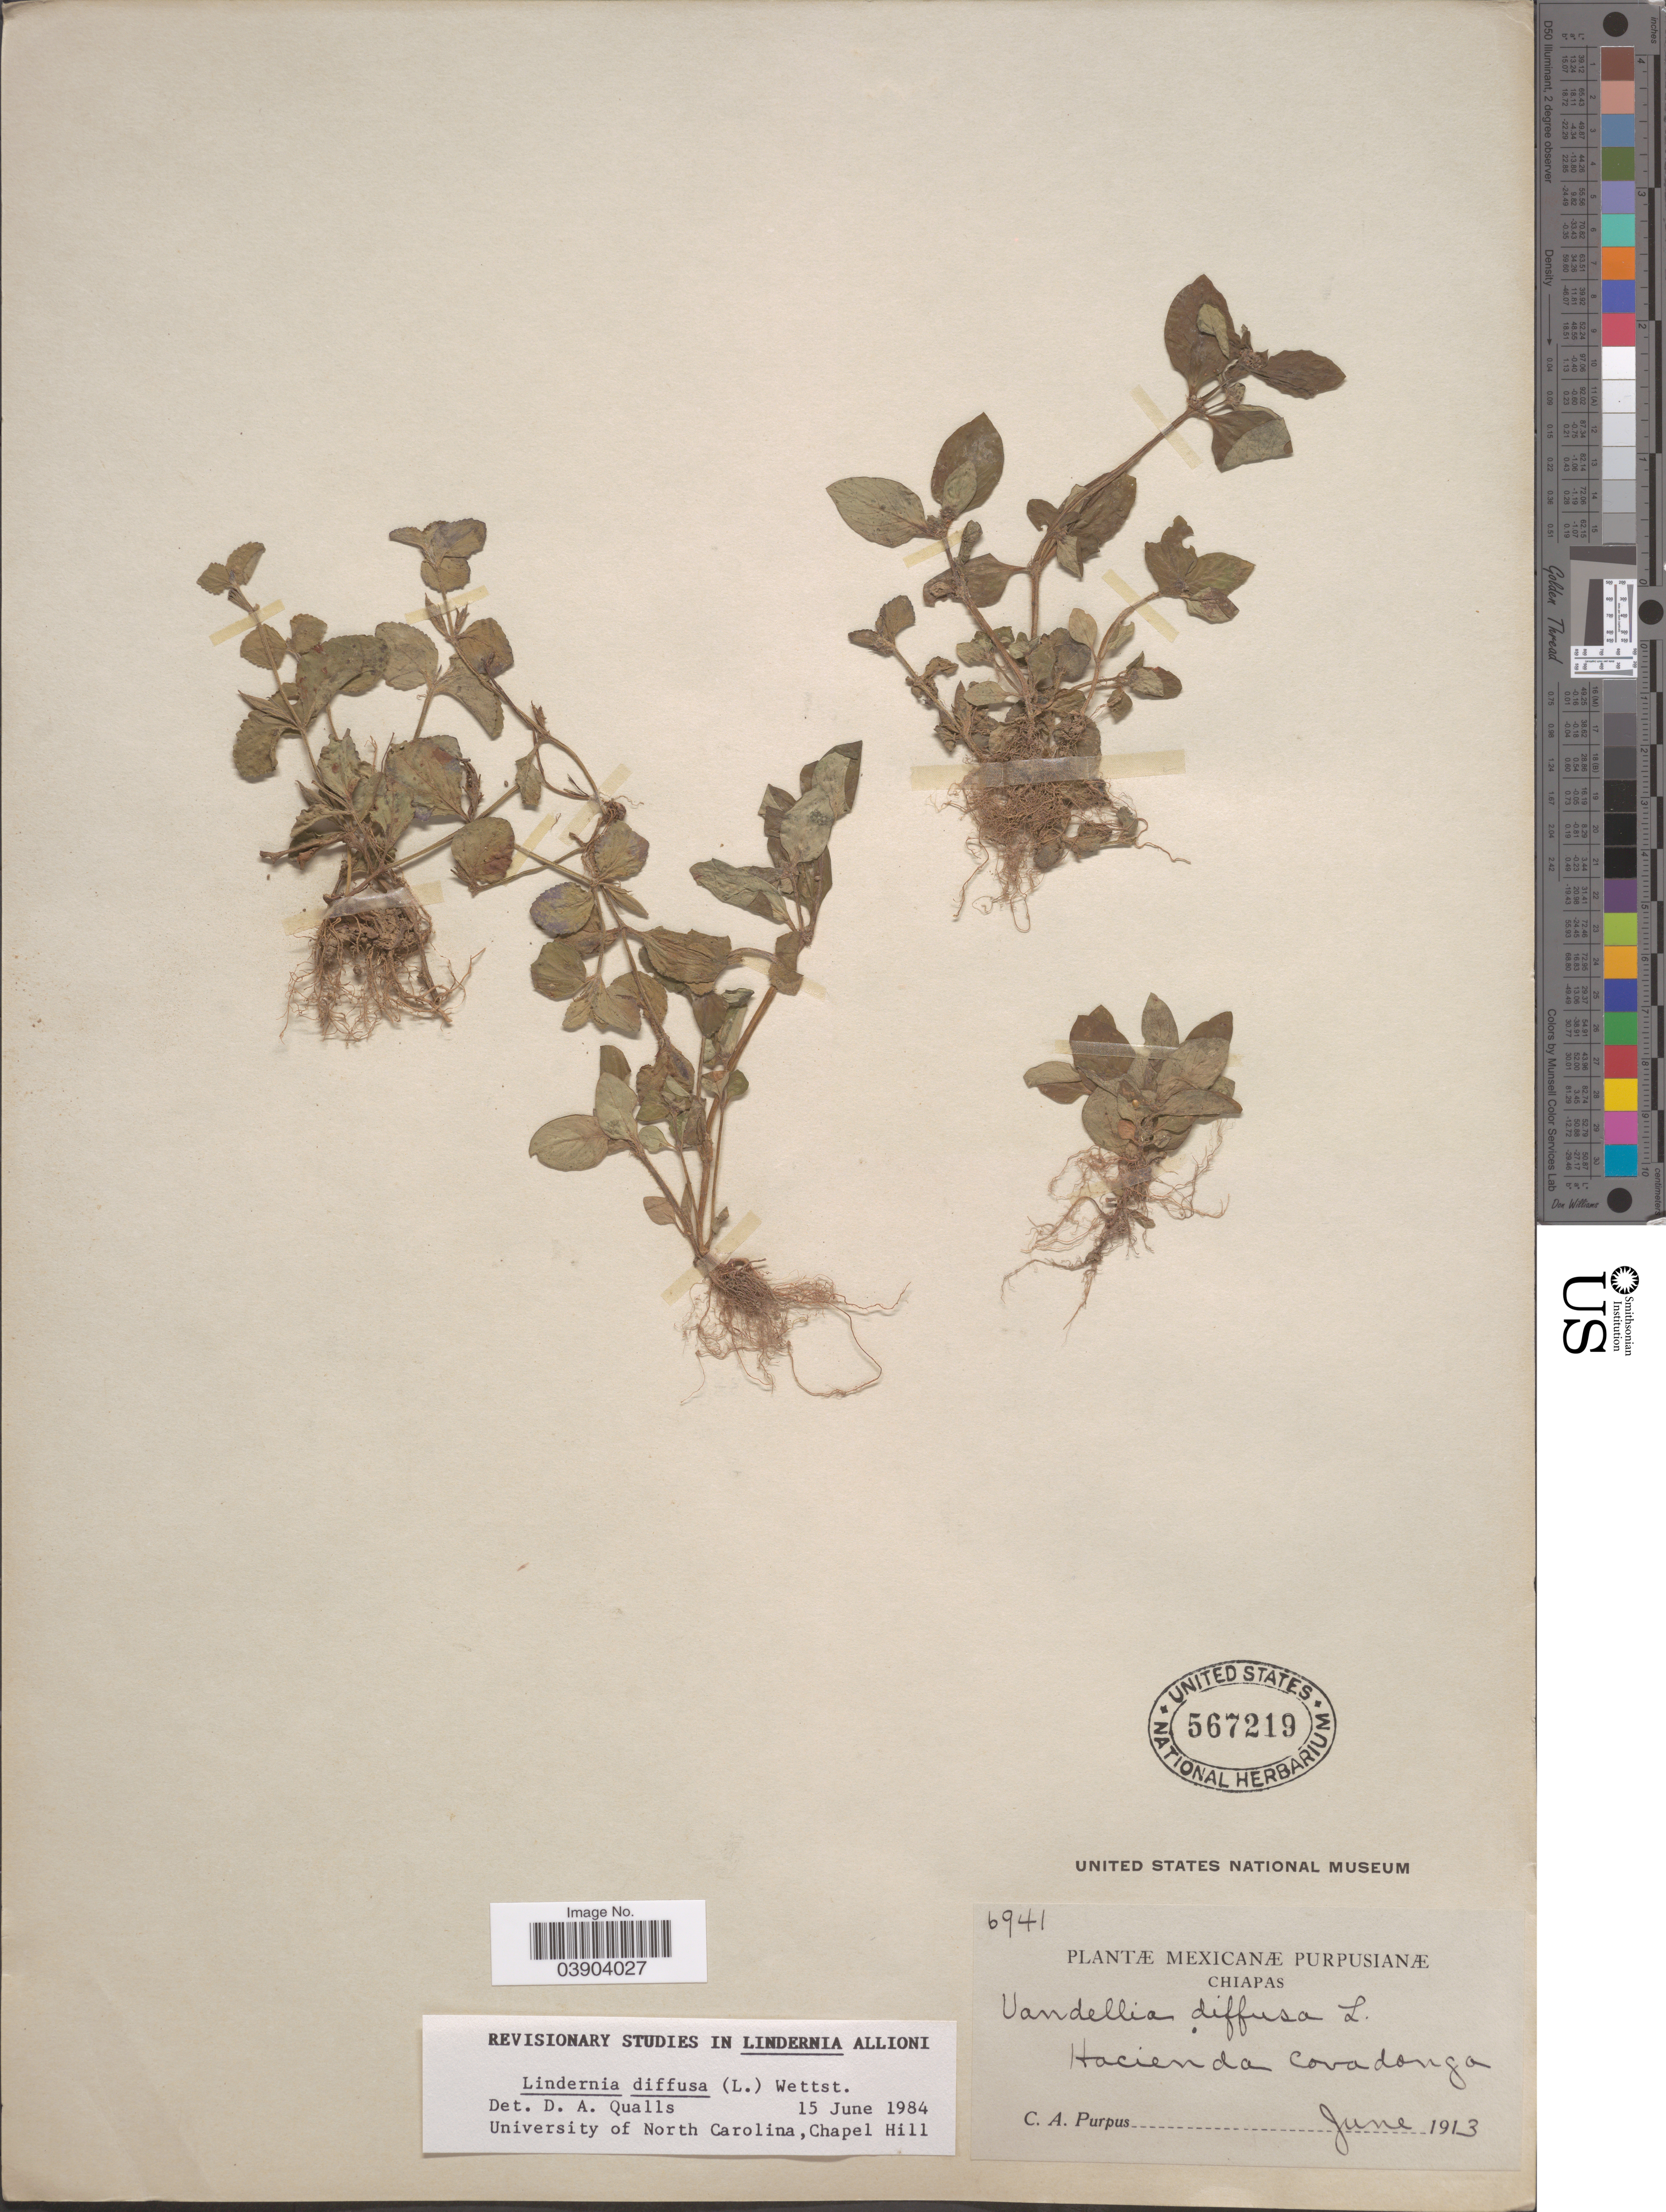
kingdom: Plantae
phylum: Tracheophyta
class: Magnoliopsida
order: Lamiales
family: Linderniaceae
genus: Lindernia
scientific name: Lindernia diffusa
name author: (L.) Wettst.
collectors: C. A. Purpus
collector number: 6941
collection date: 1913-06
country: Mexico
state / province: Chiapas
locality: Hacienda Covadonga.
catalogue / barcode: US 567219